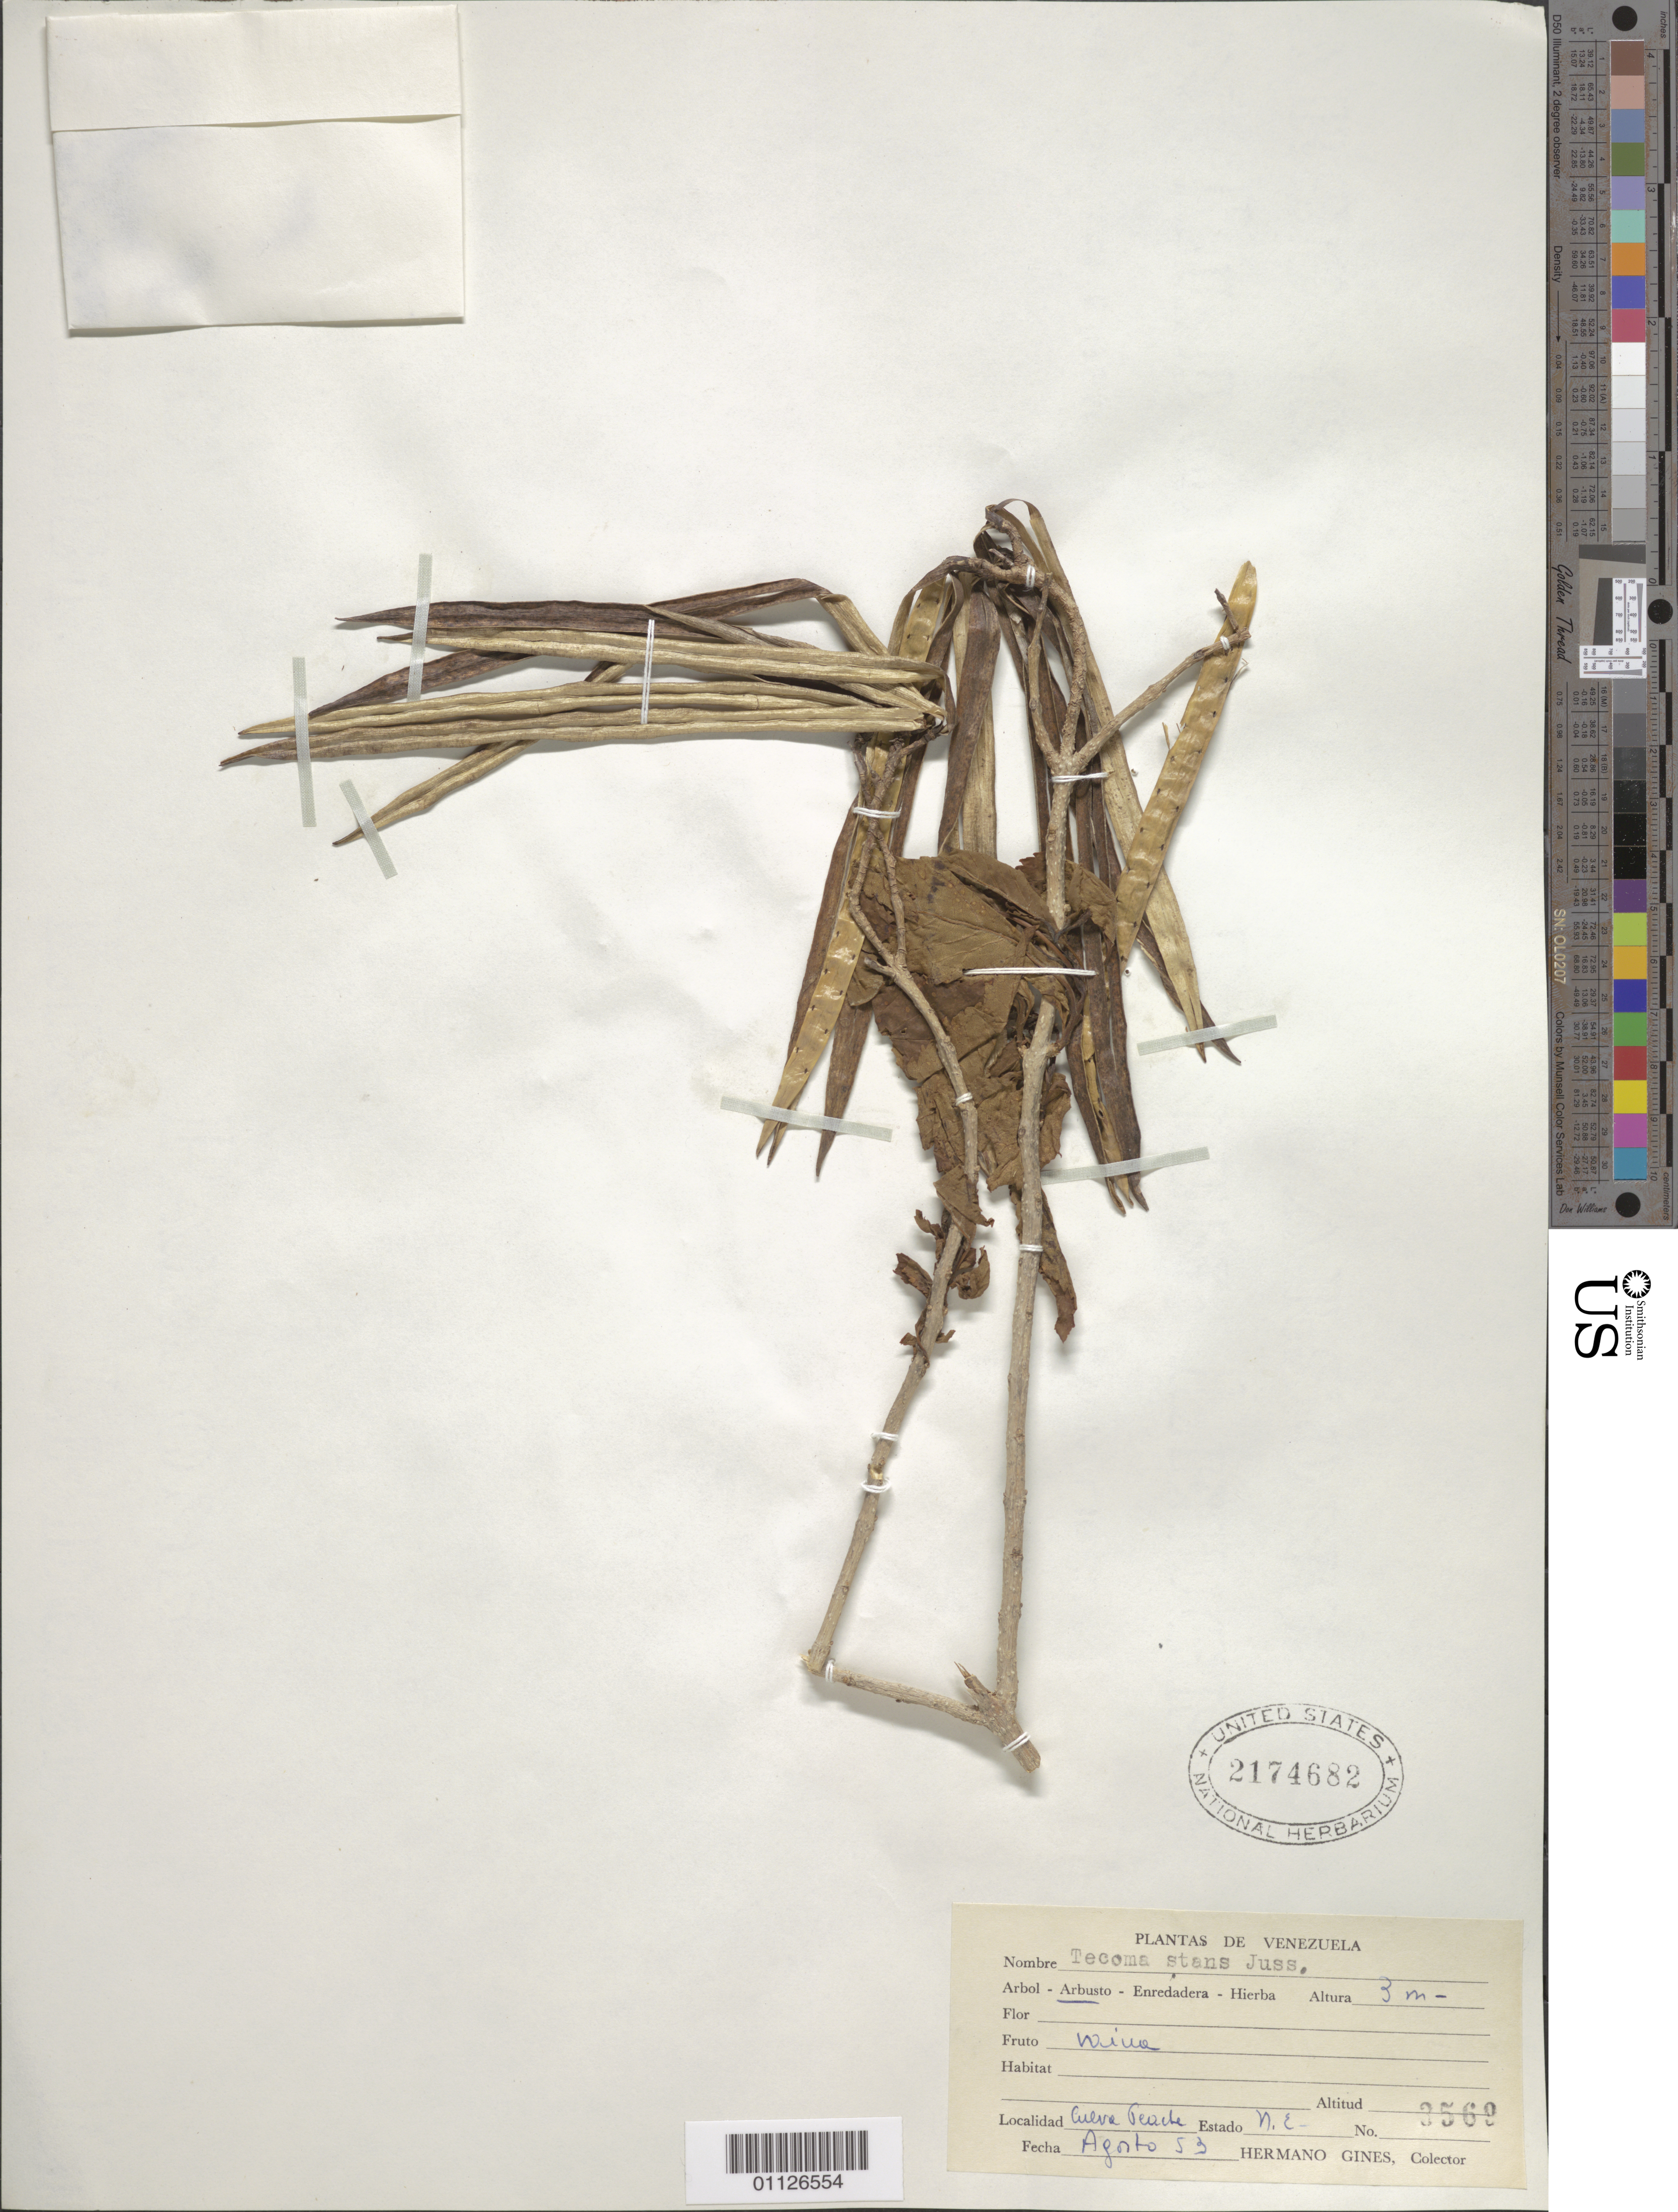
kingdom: Plantae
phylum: Tracheophyta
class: Magnoliopsida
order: Lamiales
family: Bignoniaceae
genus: Tecoma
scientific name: Tecoma stans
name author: (L.) Juss. ex Kunth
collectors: Bro. Gines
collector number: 3569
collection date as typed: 01 Aug 1953 to 31 Aug 1953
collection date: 1953-08-01/1953-08-31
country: Venezuela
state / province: Nueva Esparta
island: Margarita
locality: Cueva Piache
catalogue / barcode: US 2174682